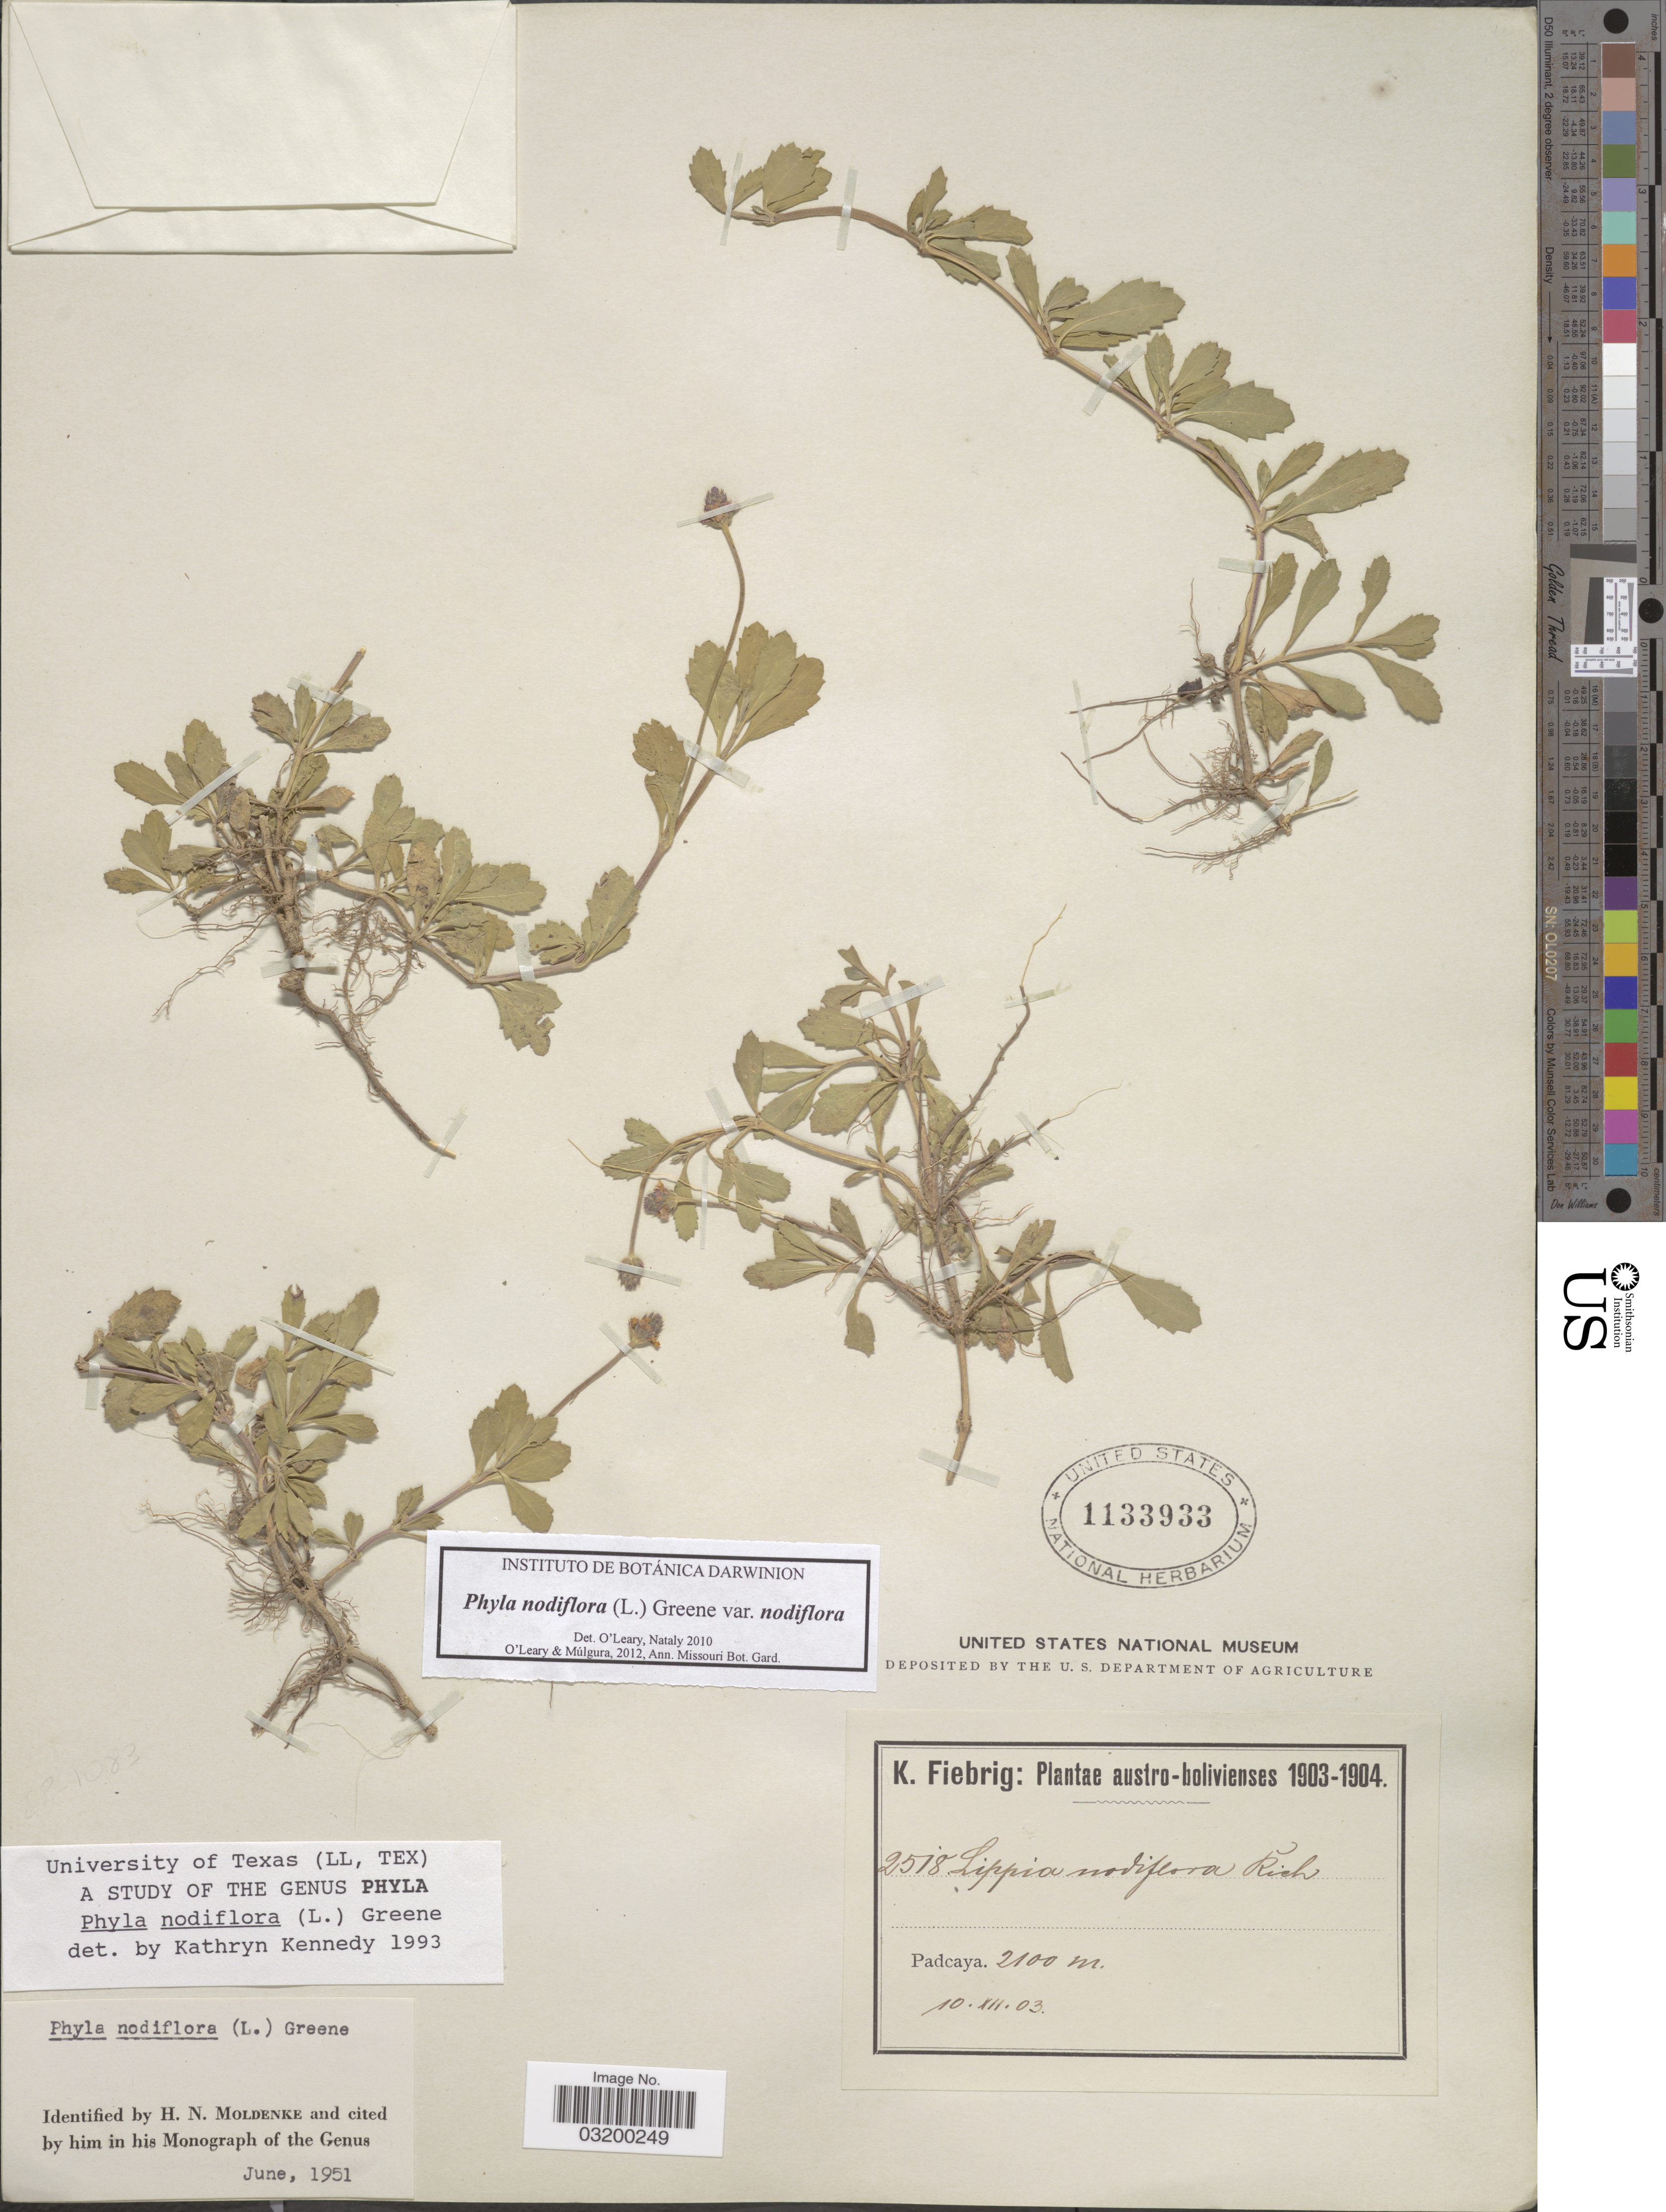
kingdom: Plantae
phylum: Tracheophyta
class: Magnoliopsida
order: Lamiales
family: Verbenaceae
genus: Phyla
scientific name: Phyla nodiflora var. nodiflora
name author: (L.) Greene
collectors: K. Fiebrig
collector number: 2518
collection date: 1903-12-10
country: Bolivia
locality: Padcaya.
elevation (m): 2100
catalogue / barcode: US 1133933